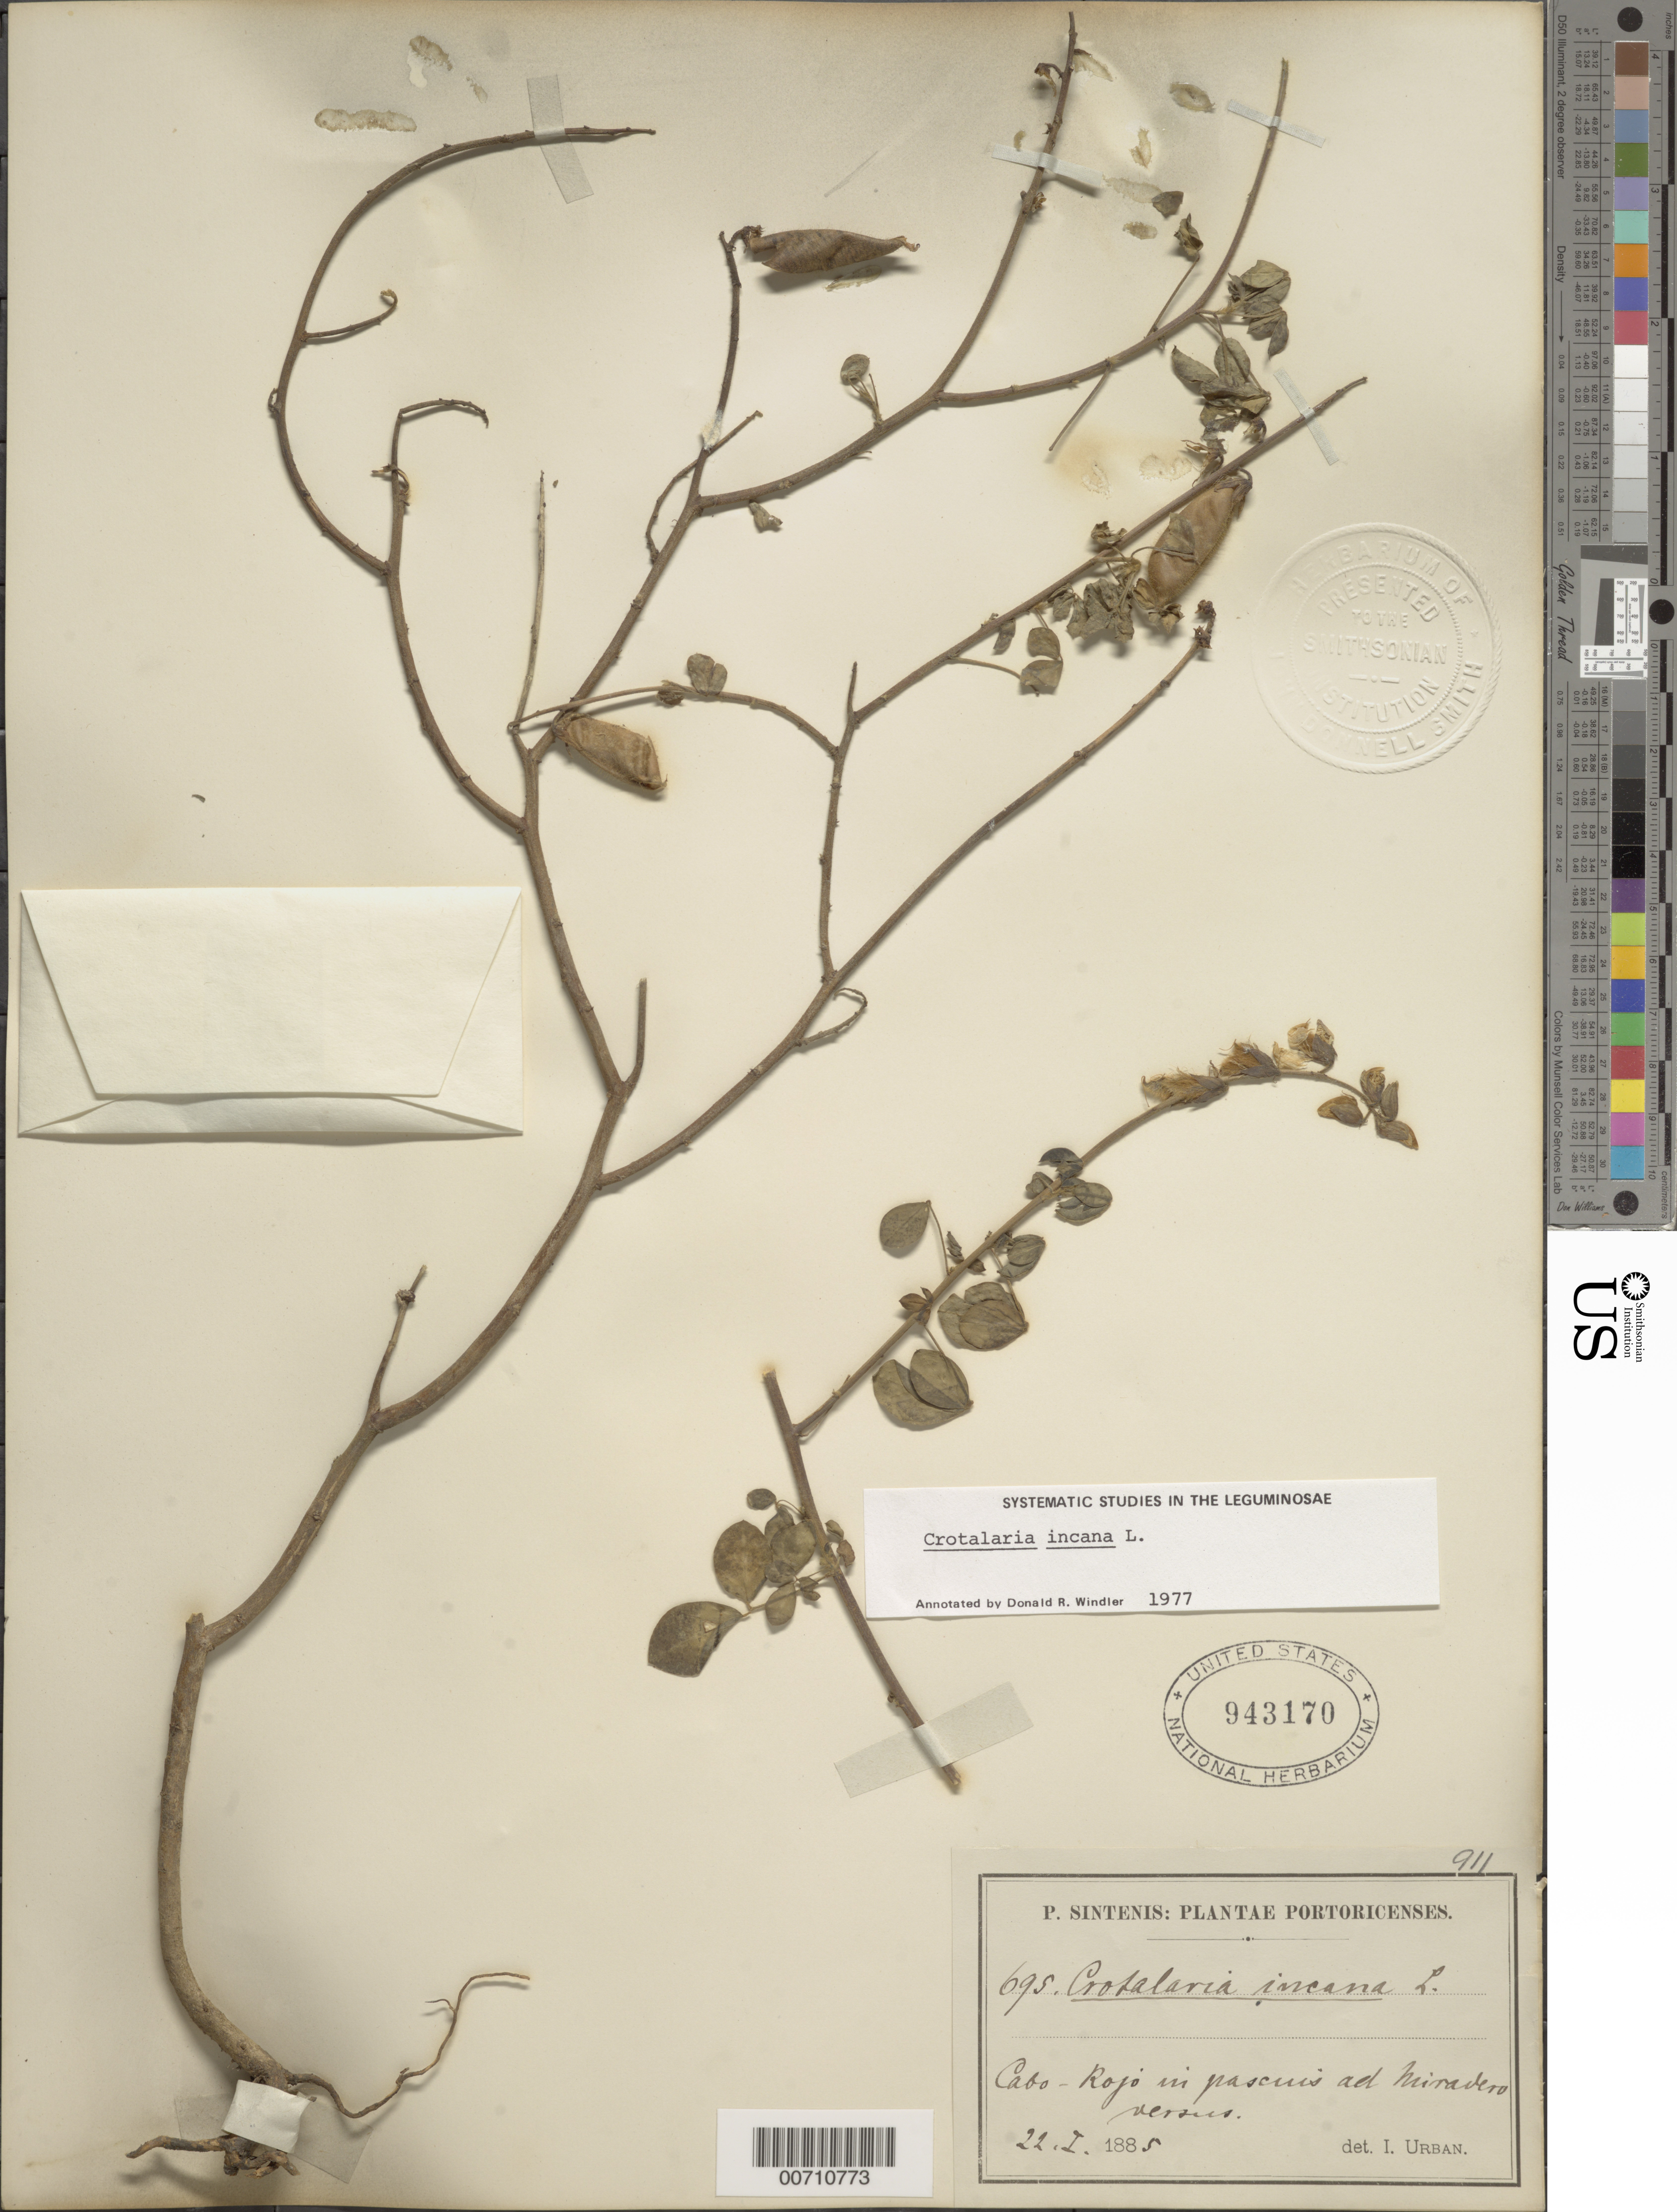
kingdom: Plantae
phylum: Tracheophyta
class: Magnoliopsida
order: Fabales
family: Fabaceae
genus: Crotalaria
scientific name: Crotalaria incana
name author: L.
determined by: Windler, D. R.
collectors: P. Sintenis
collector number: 695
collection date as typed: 22 Jan 1885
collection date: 1885-01-22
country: Puerto Rico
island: Greater Antilles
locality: Cabo-Rojo in pascuis ad Miradero versus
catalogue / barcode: US 943170